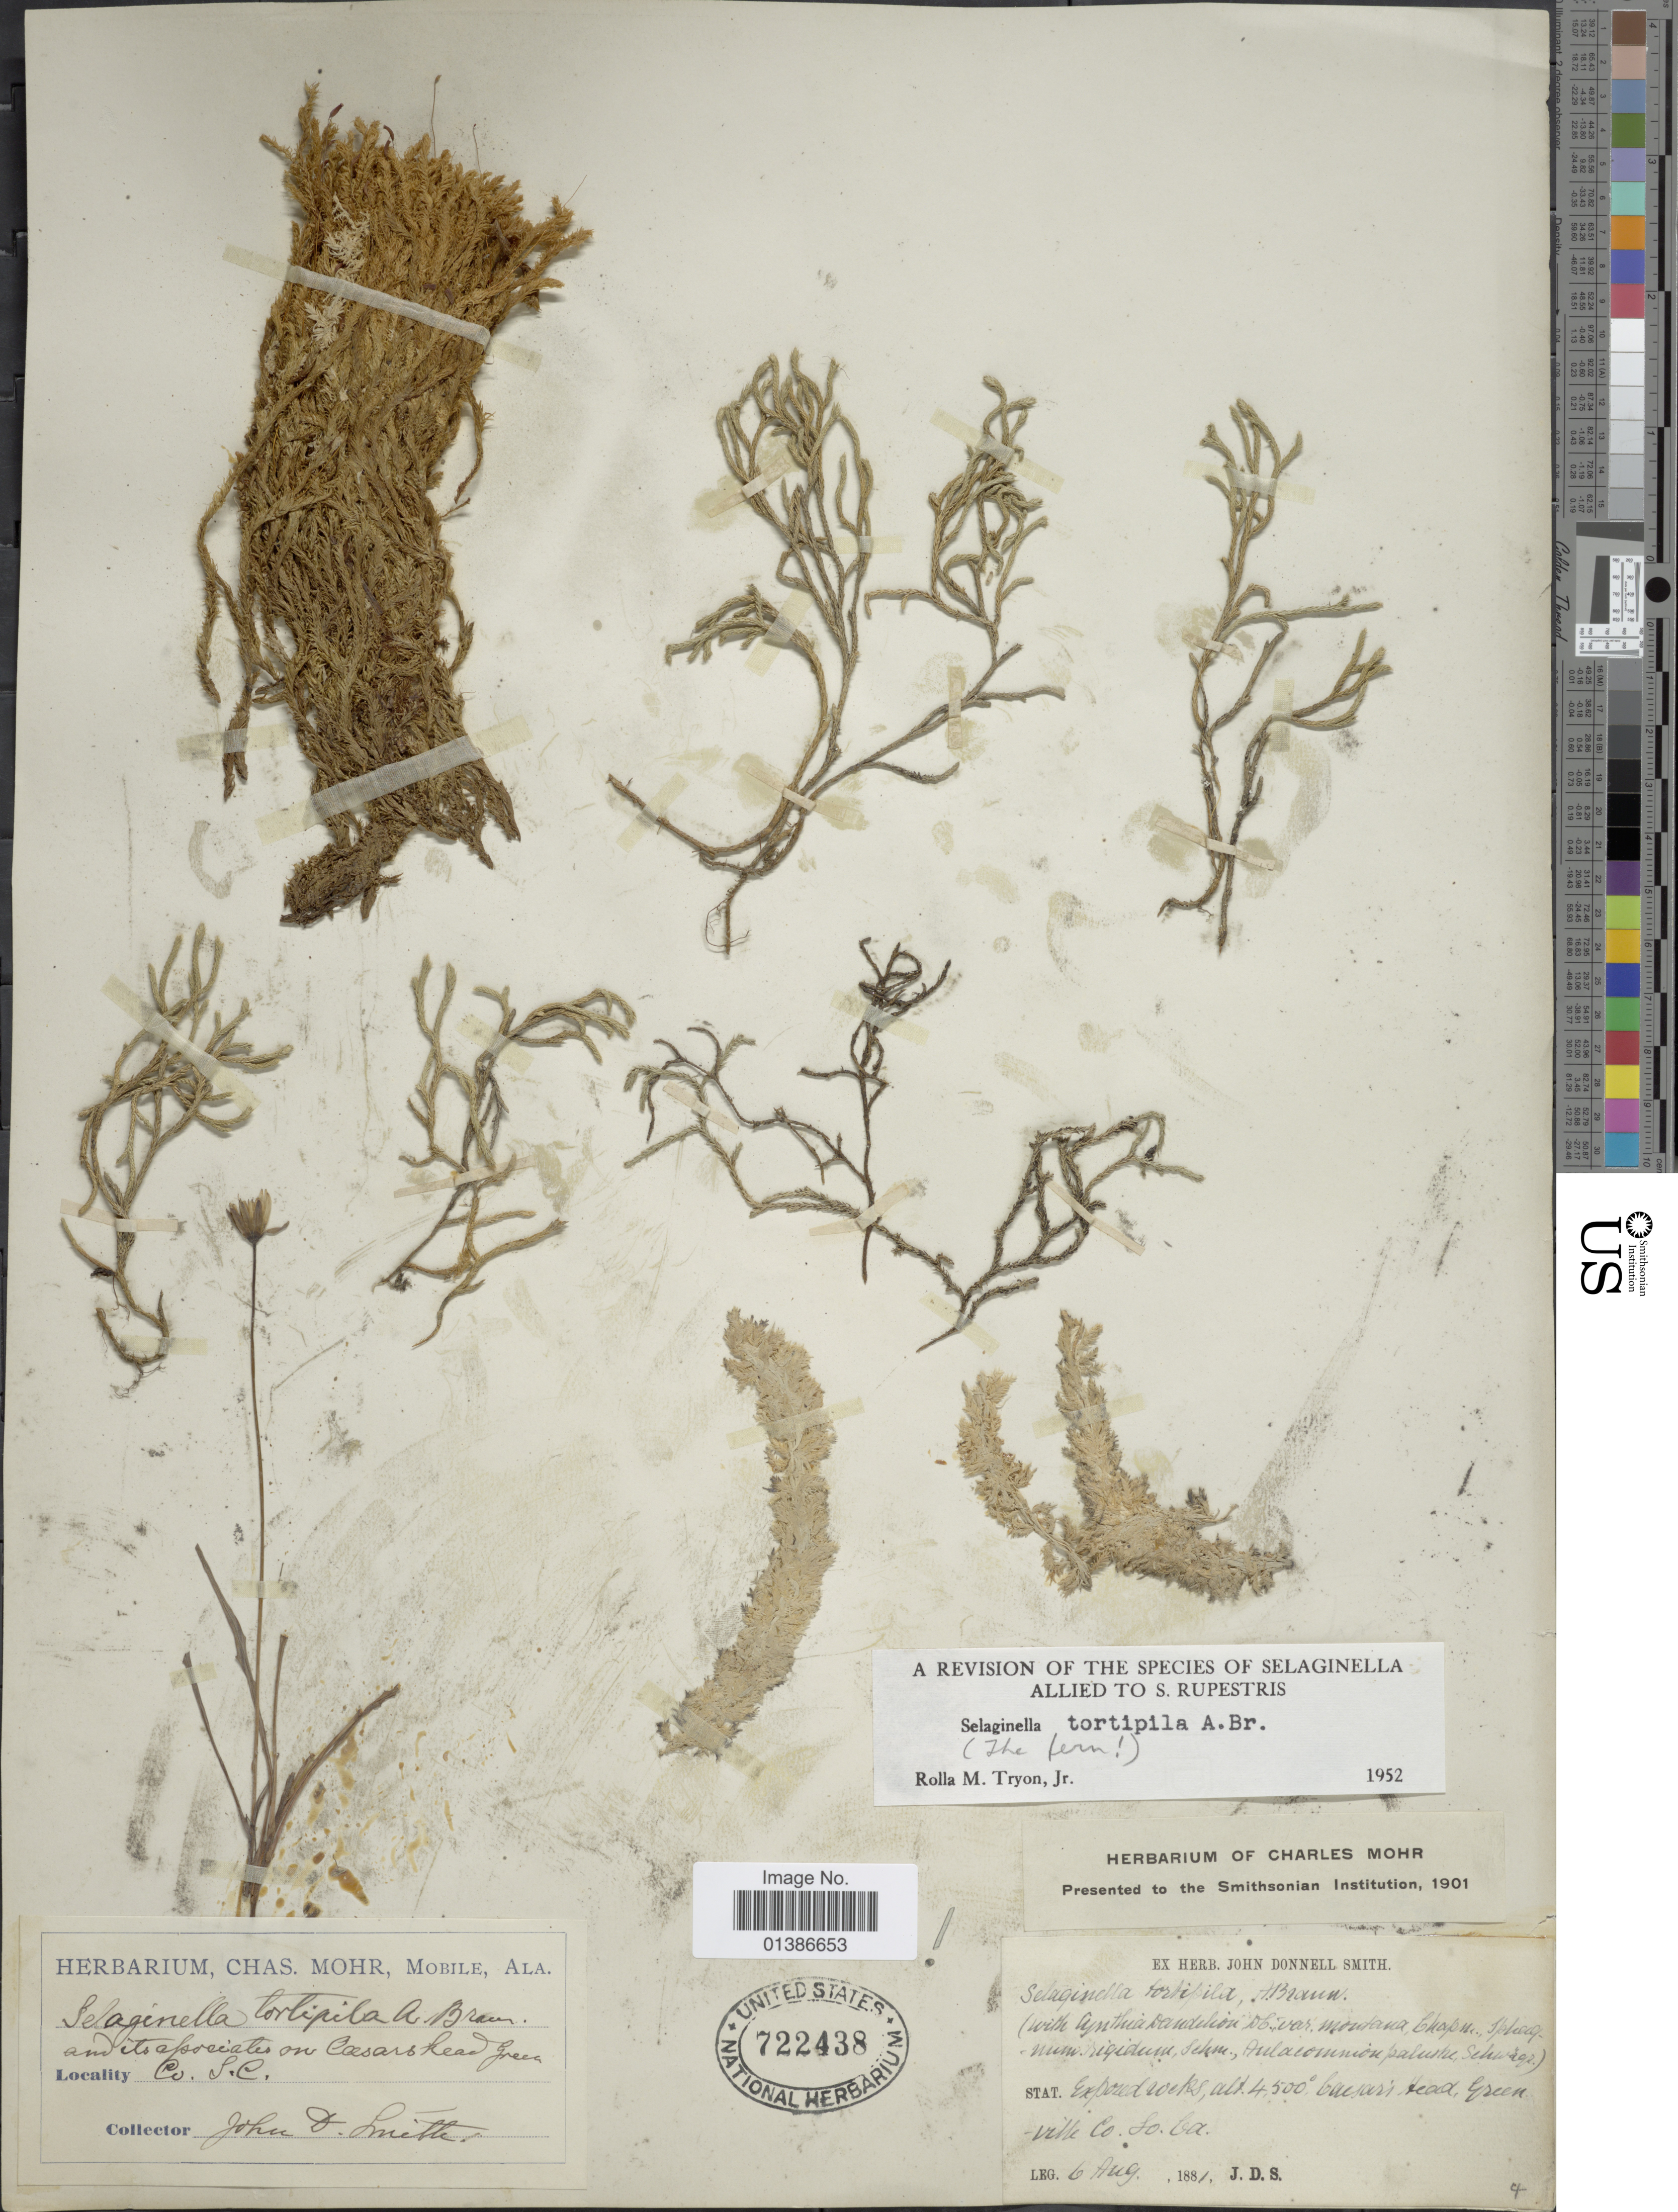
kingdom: Plantae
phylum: Tracheophyta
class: Lycopodiopsida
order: Selaginellales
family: Selaginellaceae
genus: Selaginella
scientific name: Selaginella tortipila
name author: A. Braun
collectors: J. Donnell Smith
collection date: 1881-08-06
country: United States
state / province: California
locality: Exposed rocks, Caesar's Head, Greenville Co., So.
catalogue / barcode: US 722438